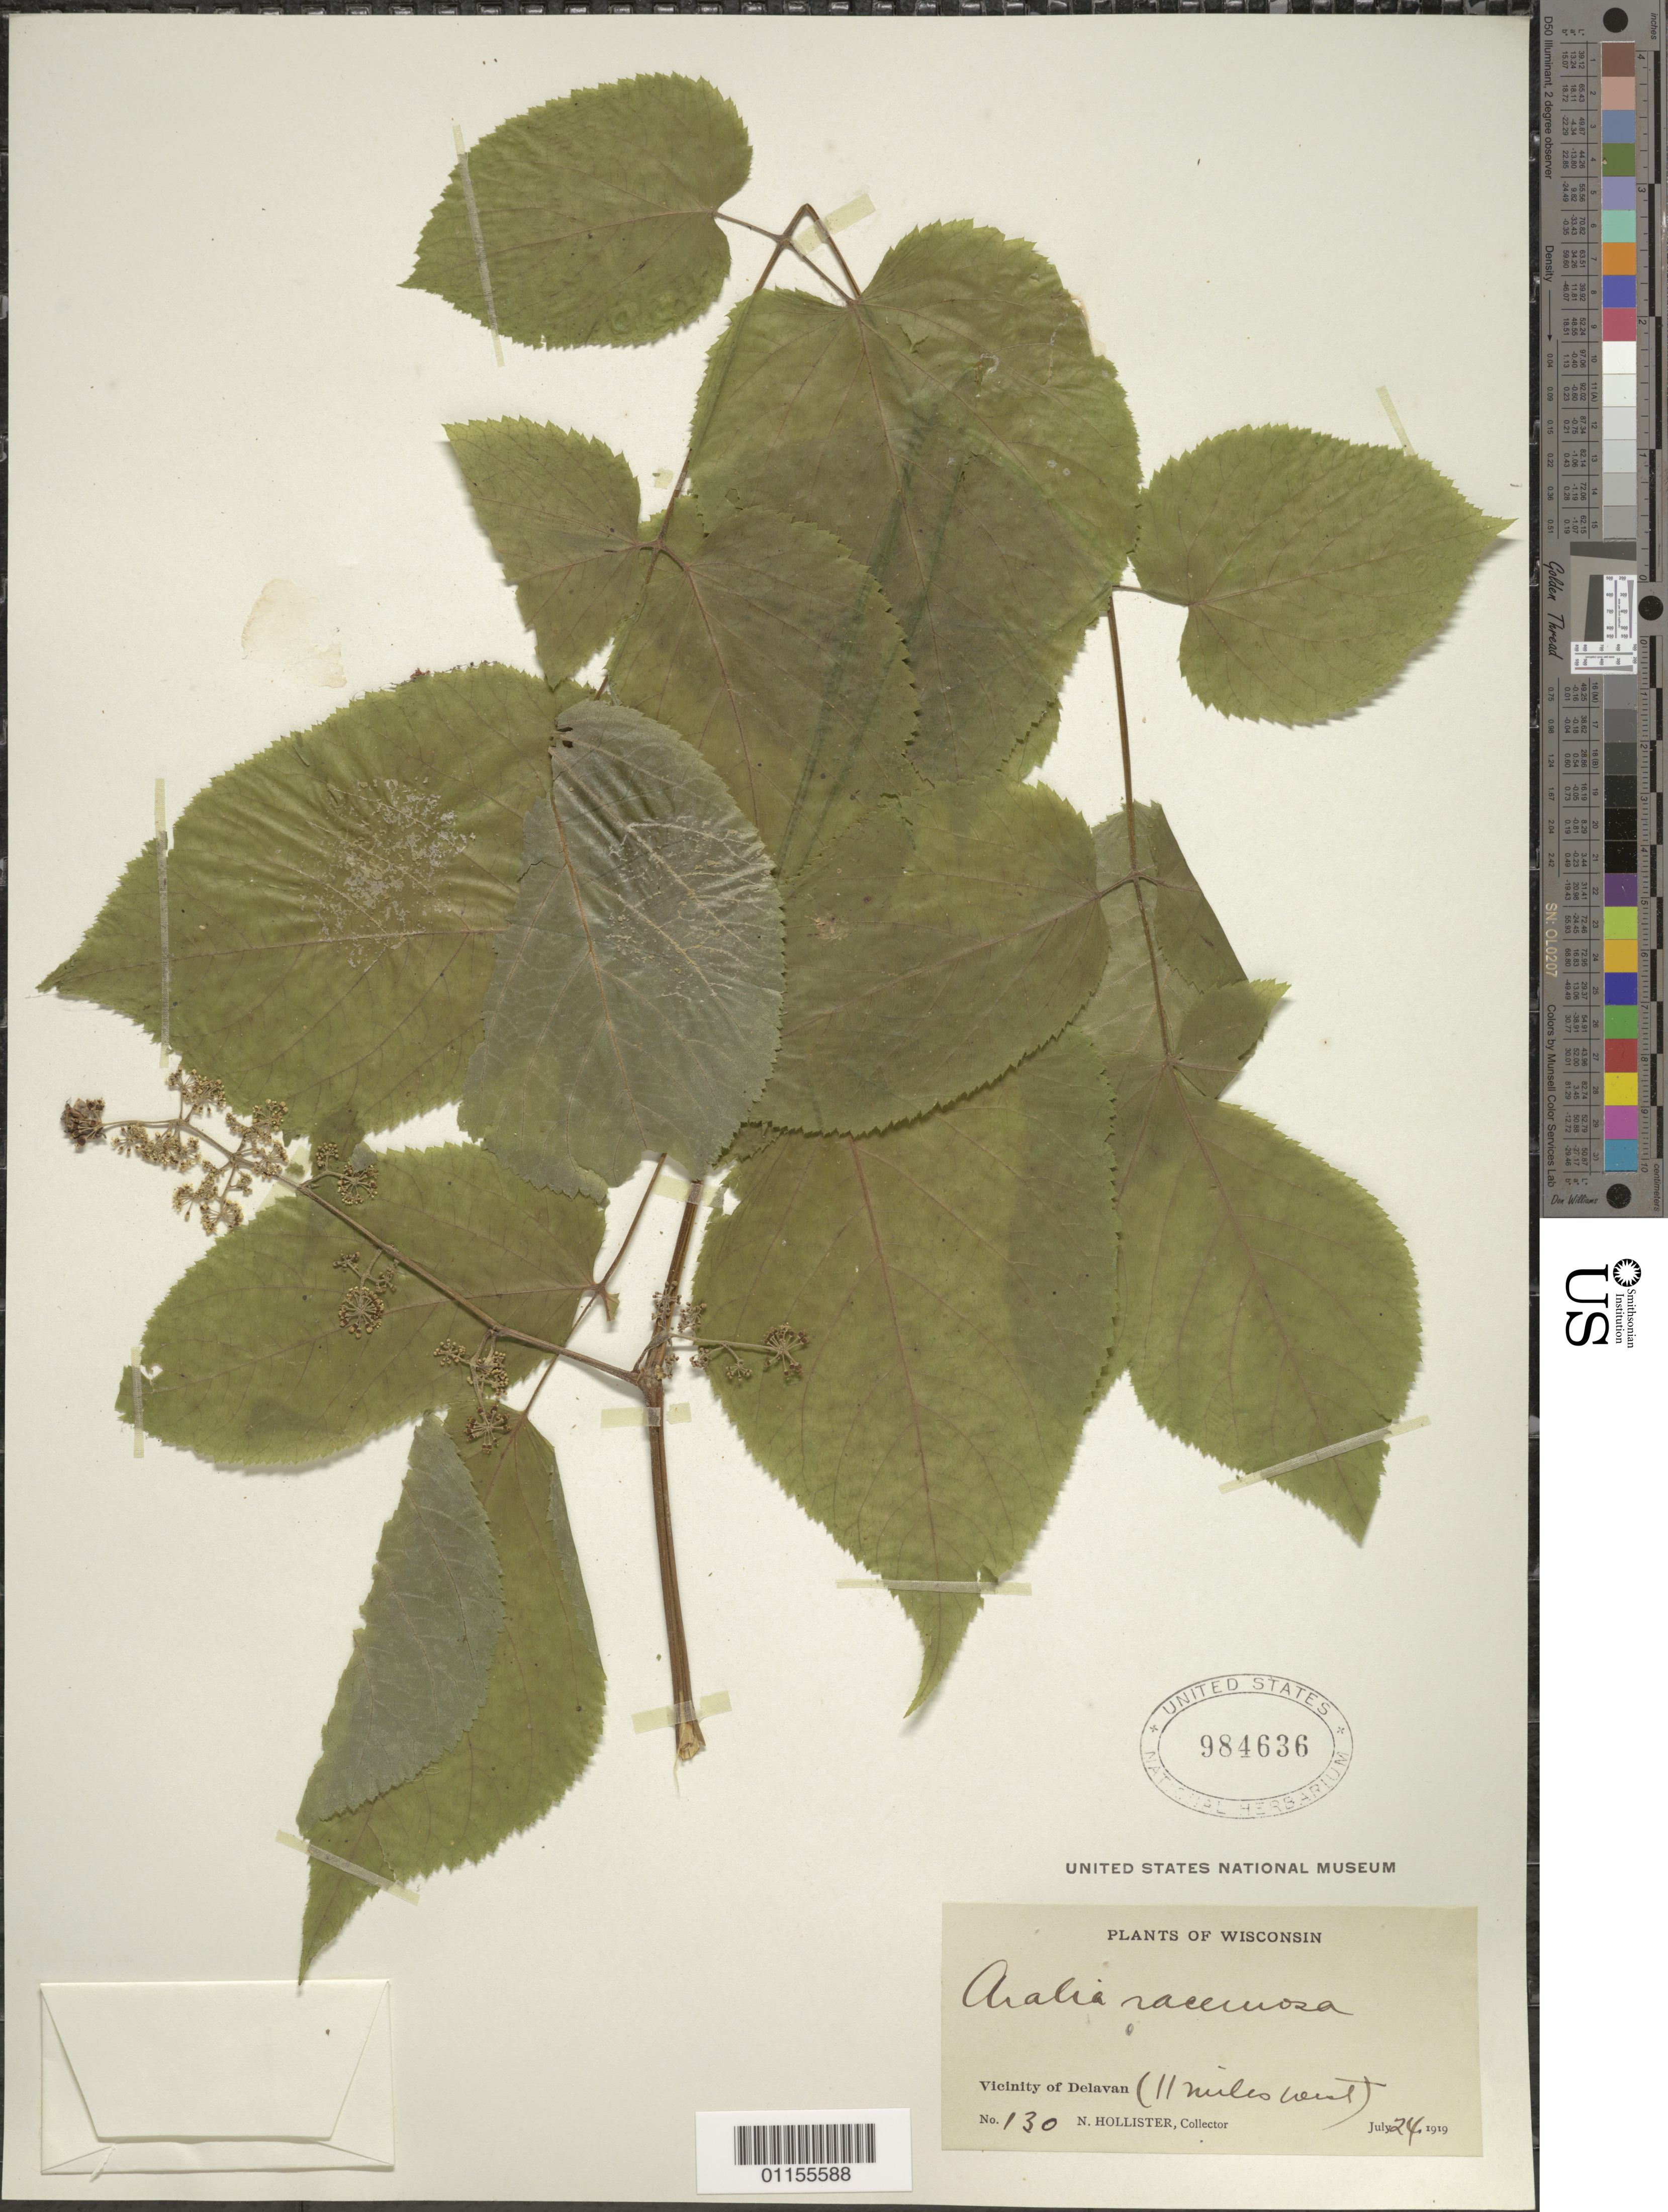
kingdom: Plantae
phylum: Tracheophyta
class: Magnoliopsida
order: Apiales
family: Araliaceae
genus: Aralia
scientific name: Aralia racemosa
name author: L.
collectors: N. Hollister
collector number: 130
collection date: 1919-07-24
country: United States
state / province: Wisconsin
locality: Vicinity of Delavan.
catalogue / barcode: US 984636